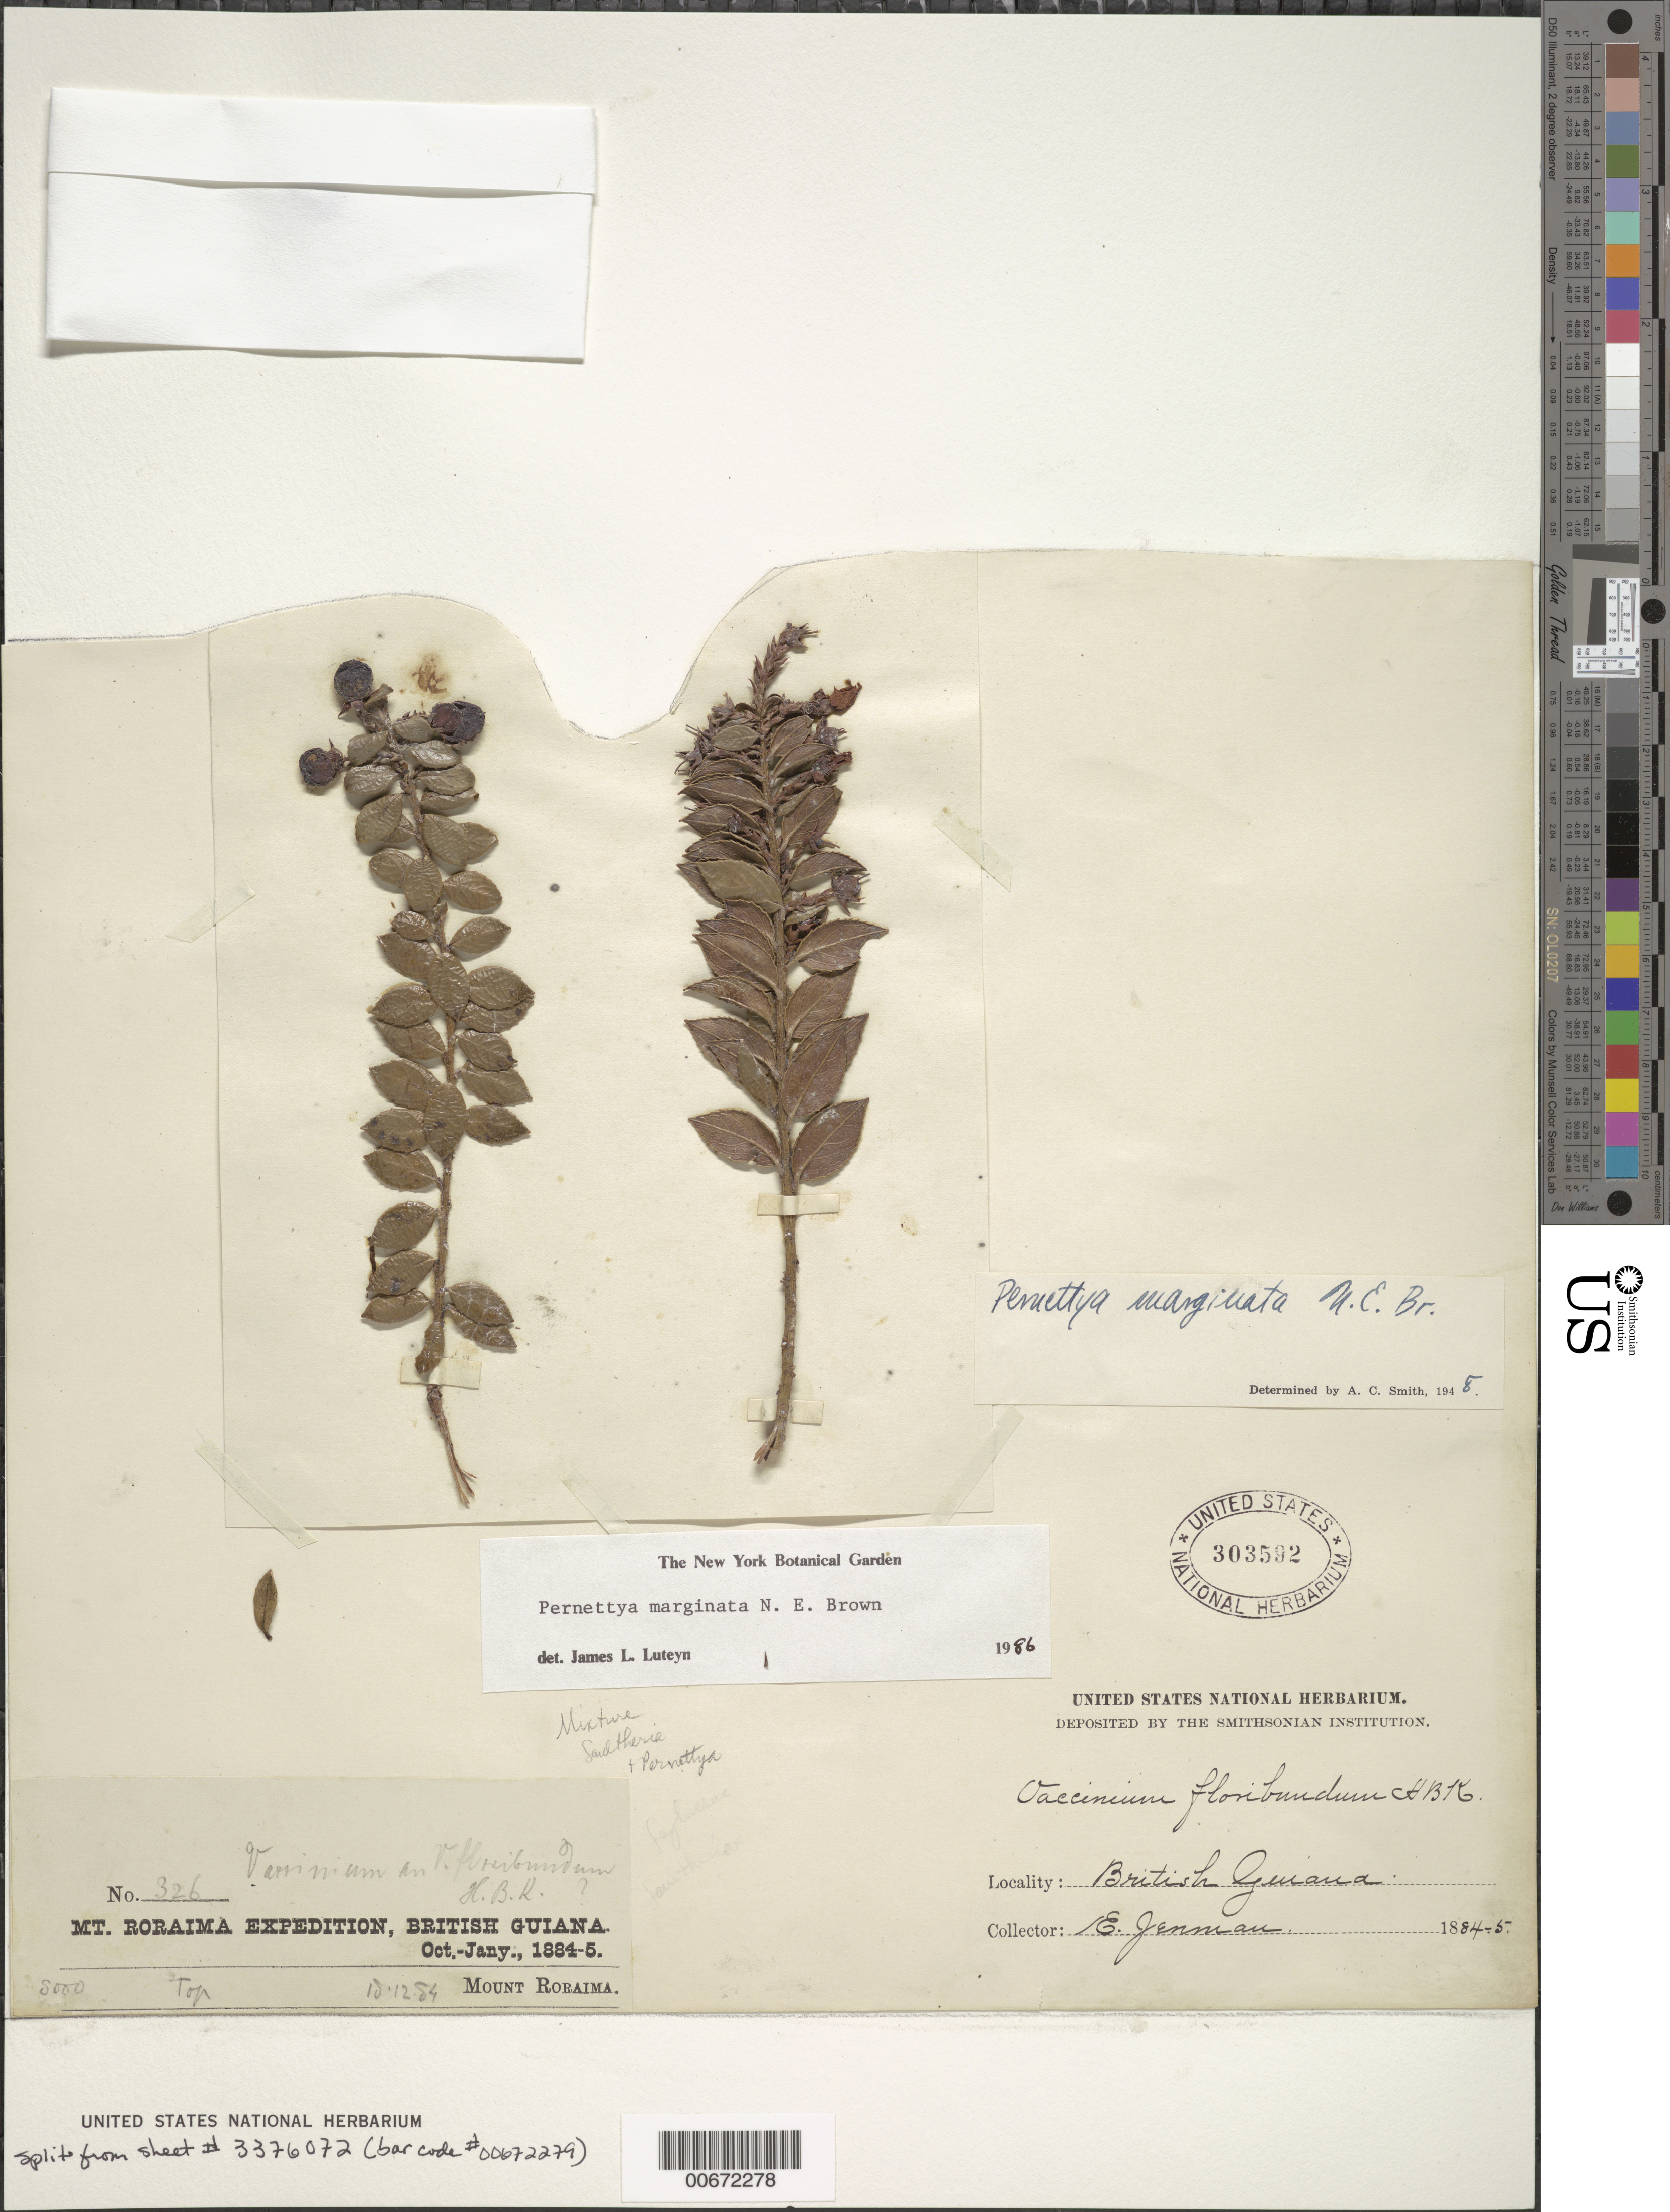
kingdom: Plantae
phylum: Tracheophyta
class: Magnoliopsida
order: Ericales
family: Ericaceae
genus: Pernettya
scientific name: Pernettya marginata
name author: N.E. Br.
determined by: Luteyn, J. L.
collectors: G. S. Jenman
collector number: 326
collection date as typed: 18 December 1884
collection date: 1884-12-18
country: Guyana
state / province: Cuyuni-Mazaruni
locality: Mt. Roraima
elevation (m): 732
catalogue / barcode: US 303592